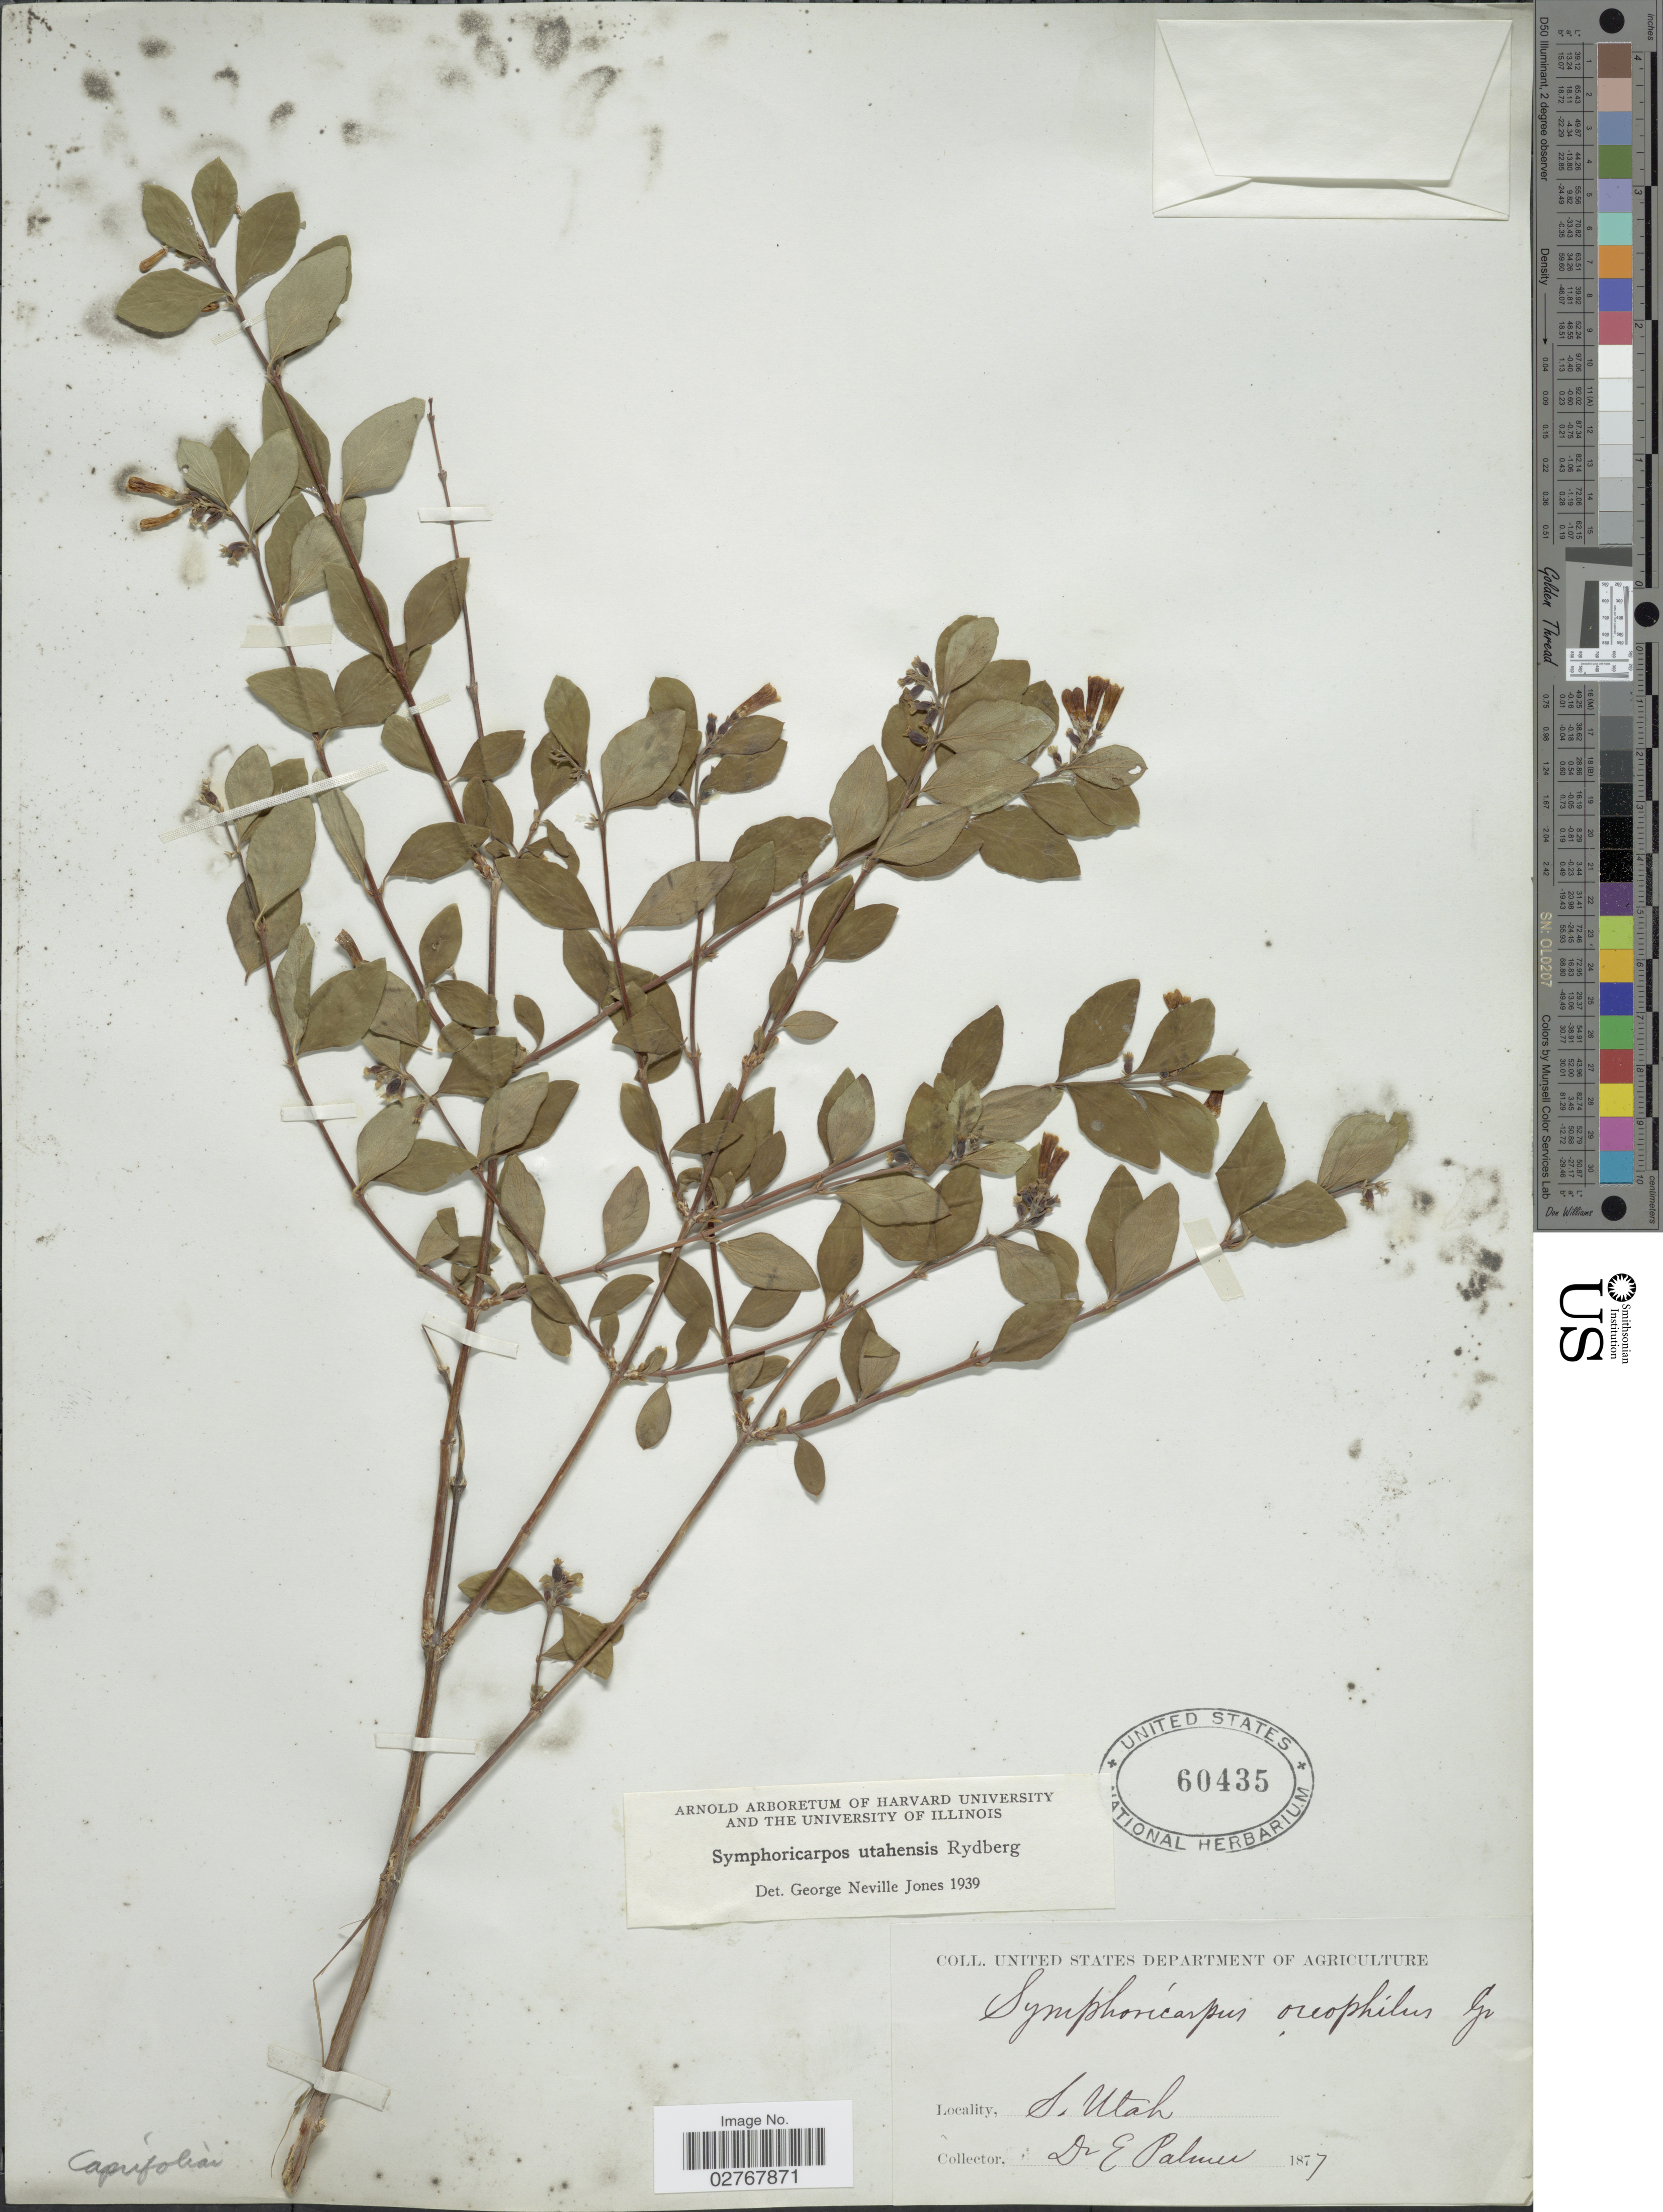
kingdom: Plantae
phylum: Tracheophyta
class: Magnoliopsida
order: Dipsacales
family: Caprifoliaceae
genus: Symphoricarpos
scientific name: Symphoricarpos utahensis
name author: Rydb.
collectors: E. Palmer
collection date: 1877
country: United States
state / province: Utah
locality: S. Utah.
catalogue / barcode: US 60435